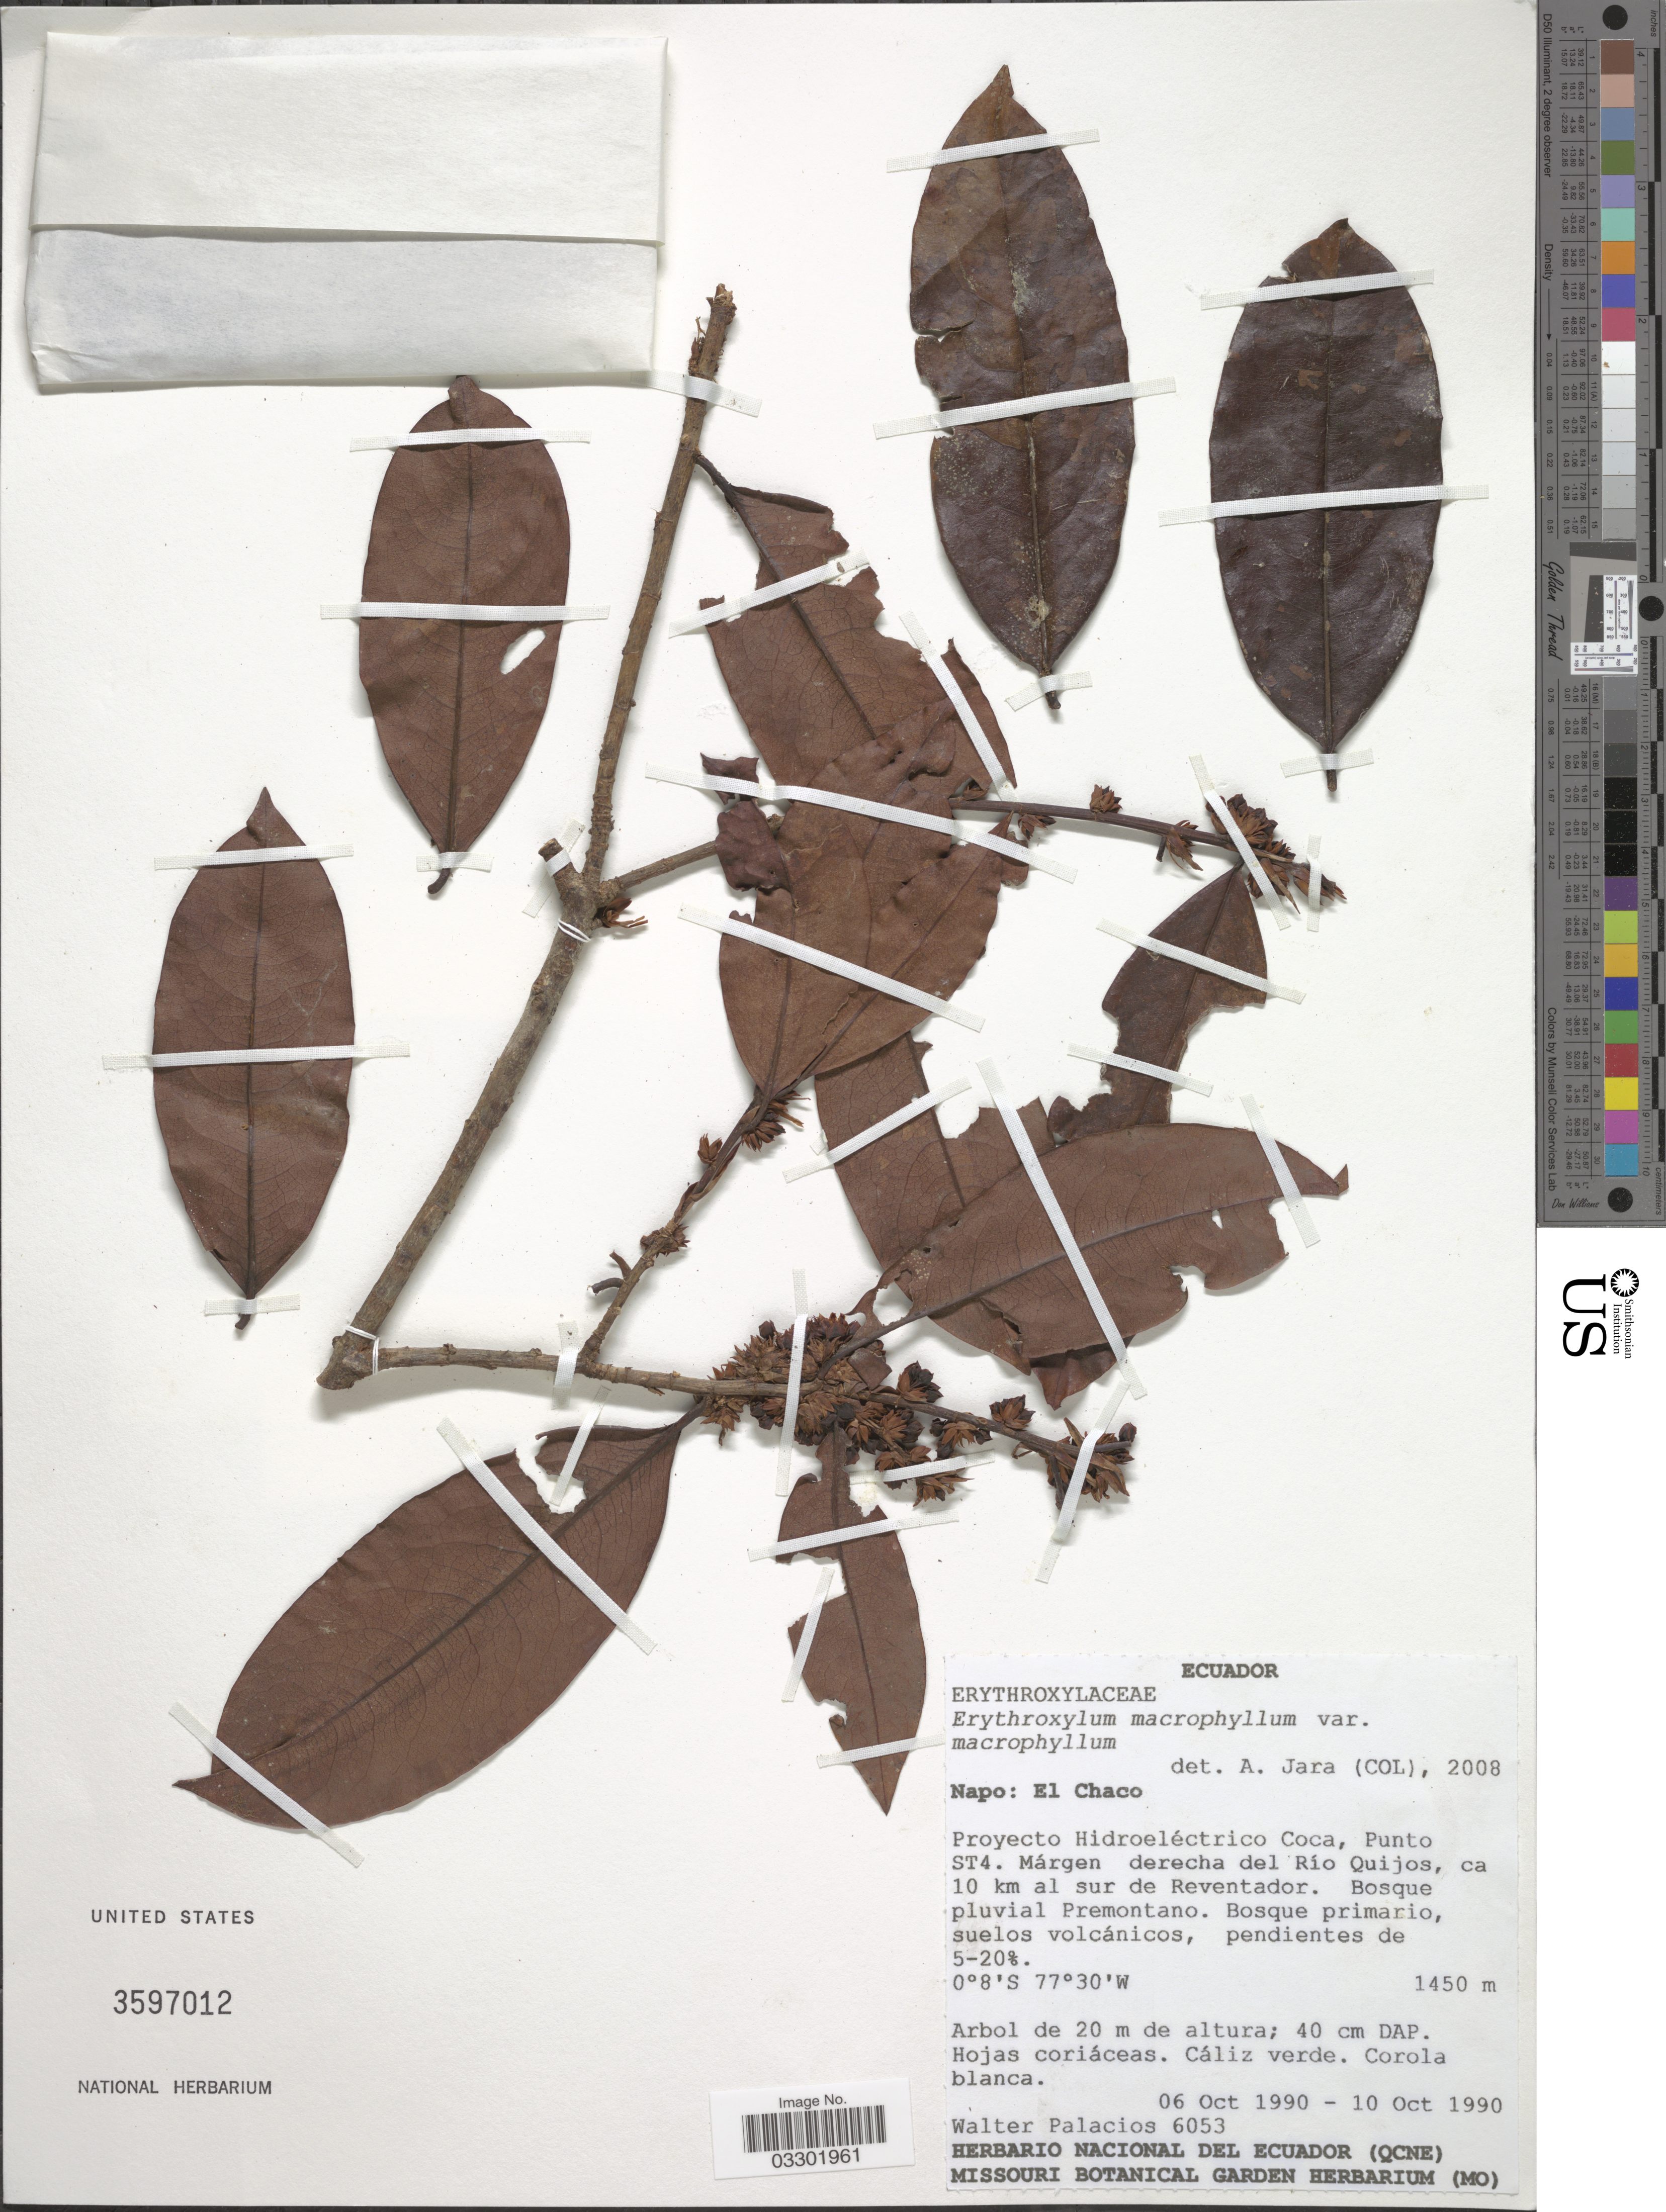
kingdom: Plantae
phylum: Tracheophyta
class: Magnoliopsida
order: Malpighiales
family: Erythroxylaceae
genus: Erythroxylum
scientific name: Erythroxylum macrophyllum var. macrophyllum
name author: Cav.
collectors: W. Palacios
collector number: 6053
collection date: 1990-10-06/1990-10-10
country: Ecuador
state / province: Napo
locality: El Chaco. Proyecto Hidroeléctrico Coca, Punto St4, Márgen derecha del Río Quijos, ca 10 km al sur de Reventador.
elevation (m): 1450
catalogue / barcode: US 3597012